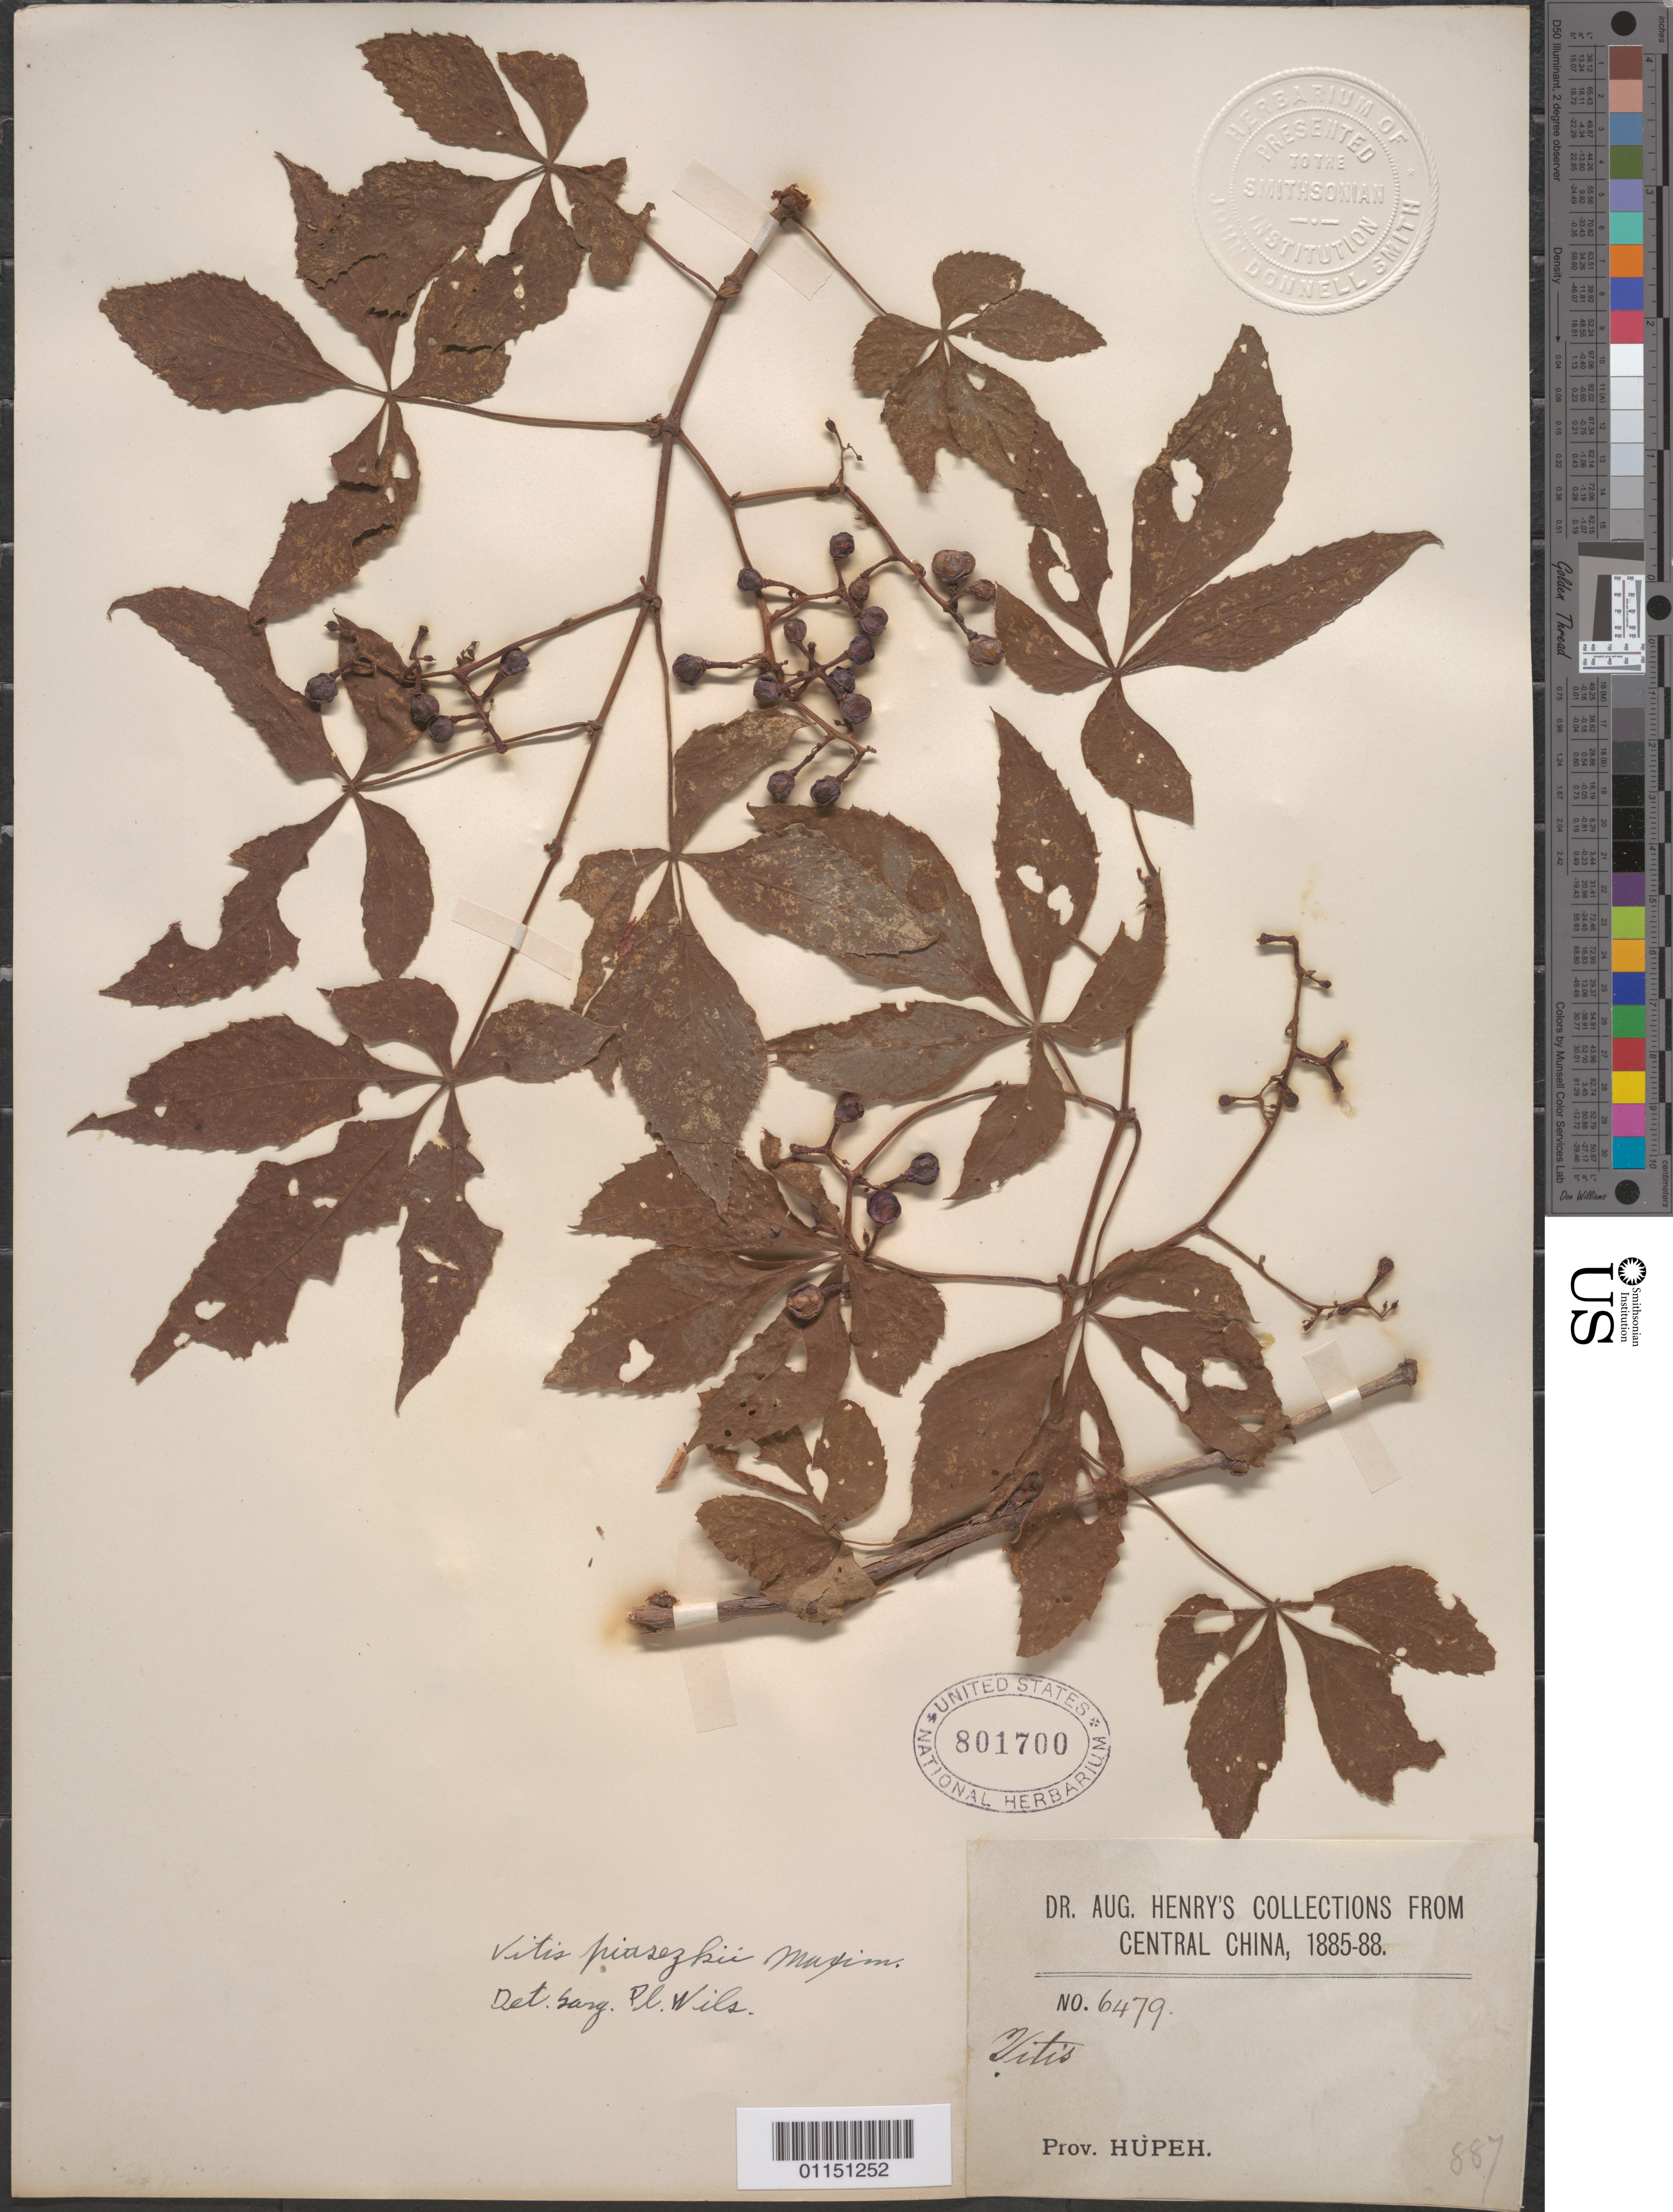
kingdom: Plantae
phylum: Tracheophyta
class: Magnoliopsida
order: Vitales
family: Vitaceae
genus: Vitis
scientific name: Vitis piasezkii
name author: Maxim.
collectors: A. Henry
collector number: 6479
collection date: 1885/1888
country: China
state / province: Hubei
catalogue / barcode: US 801700